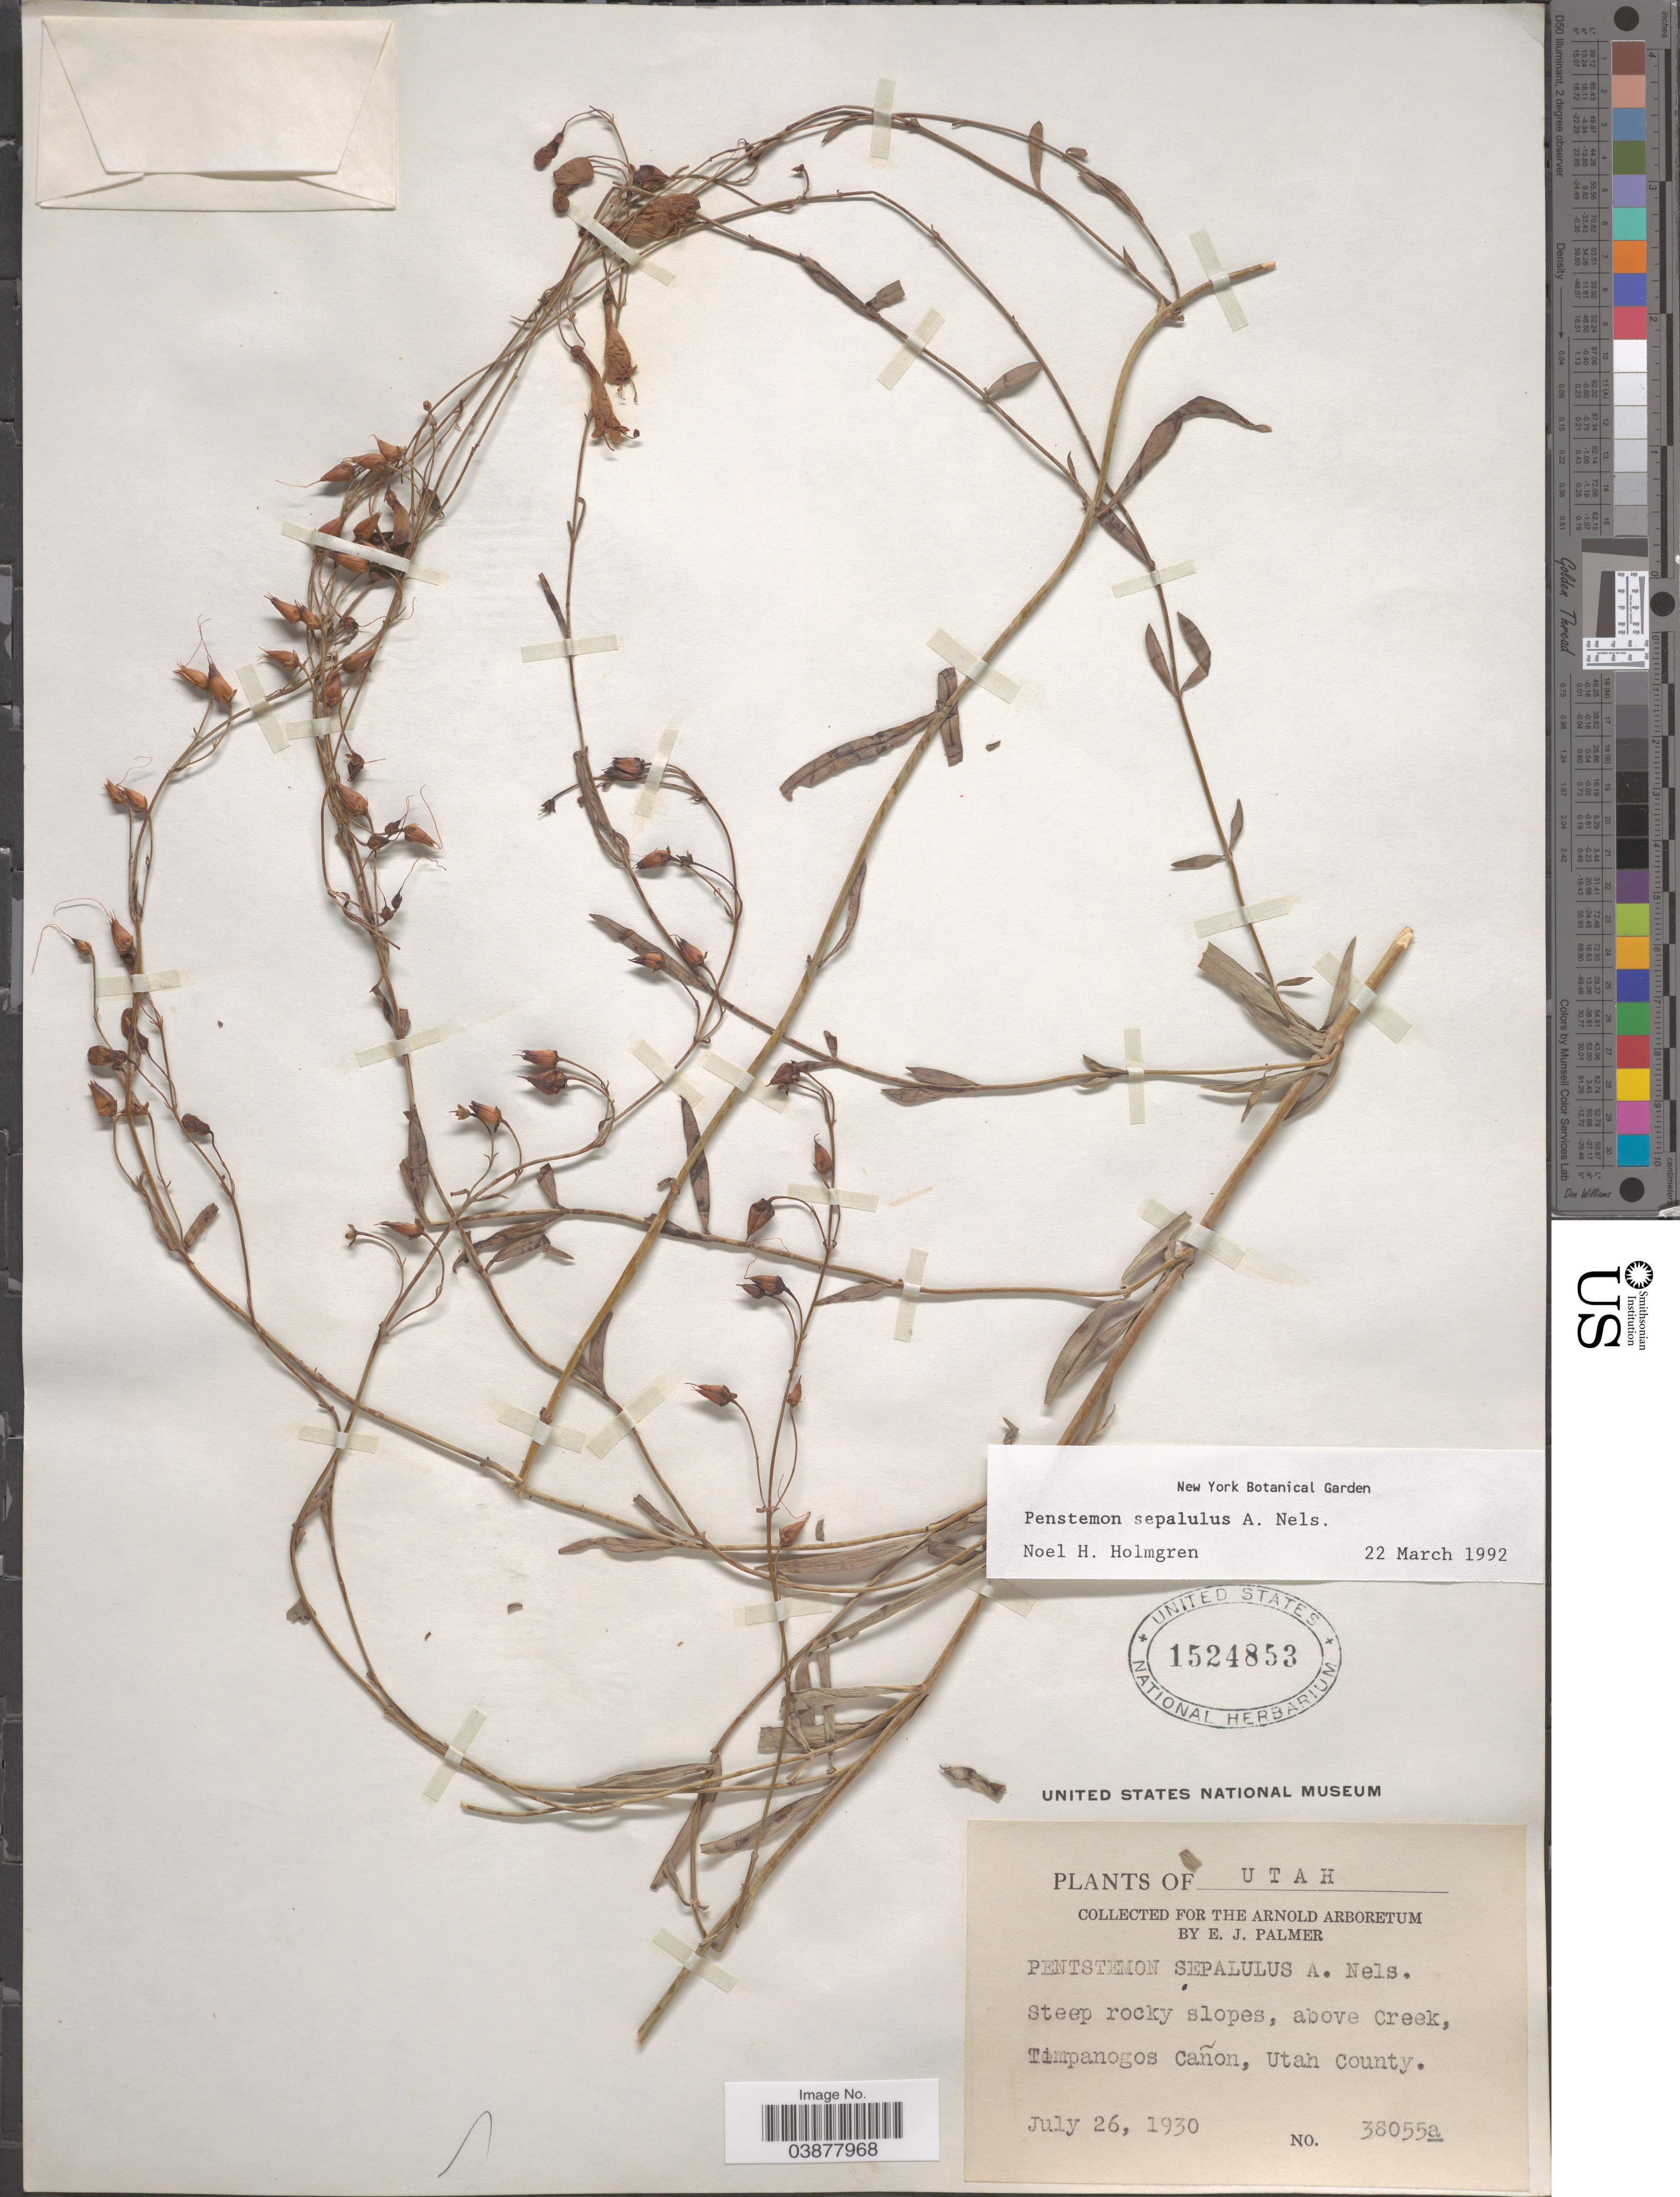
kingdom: Plantae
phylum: Tracheophyta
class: Magnoliopsida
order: Lamiales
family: Plantaginaceae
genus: Penstemon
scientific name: Penstemon sepalulus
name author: A. Nelson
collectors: E. J. Palmer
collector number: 38055a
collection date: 1930-07-26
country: United States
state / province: Utah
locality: Steep rocky slopes, above Creek, Timpanogos Cañon, Utah County.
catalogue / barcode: US 1524853